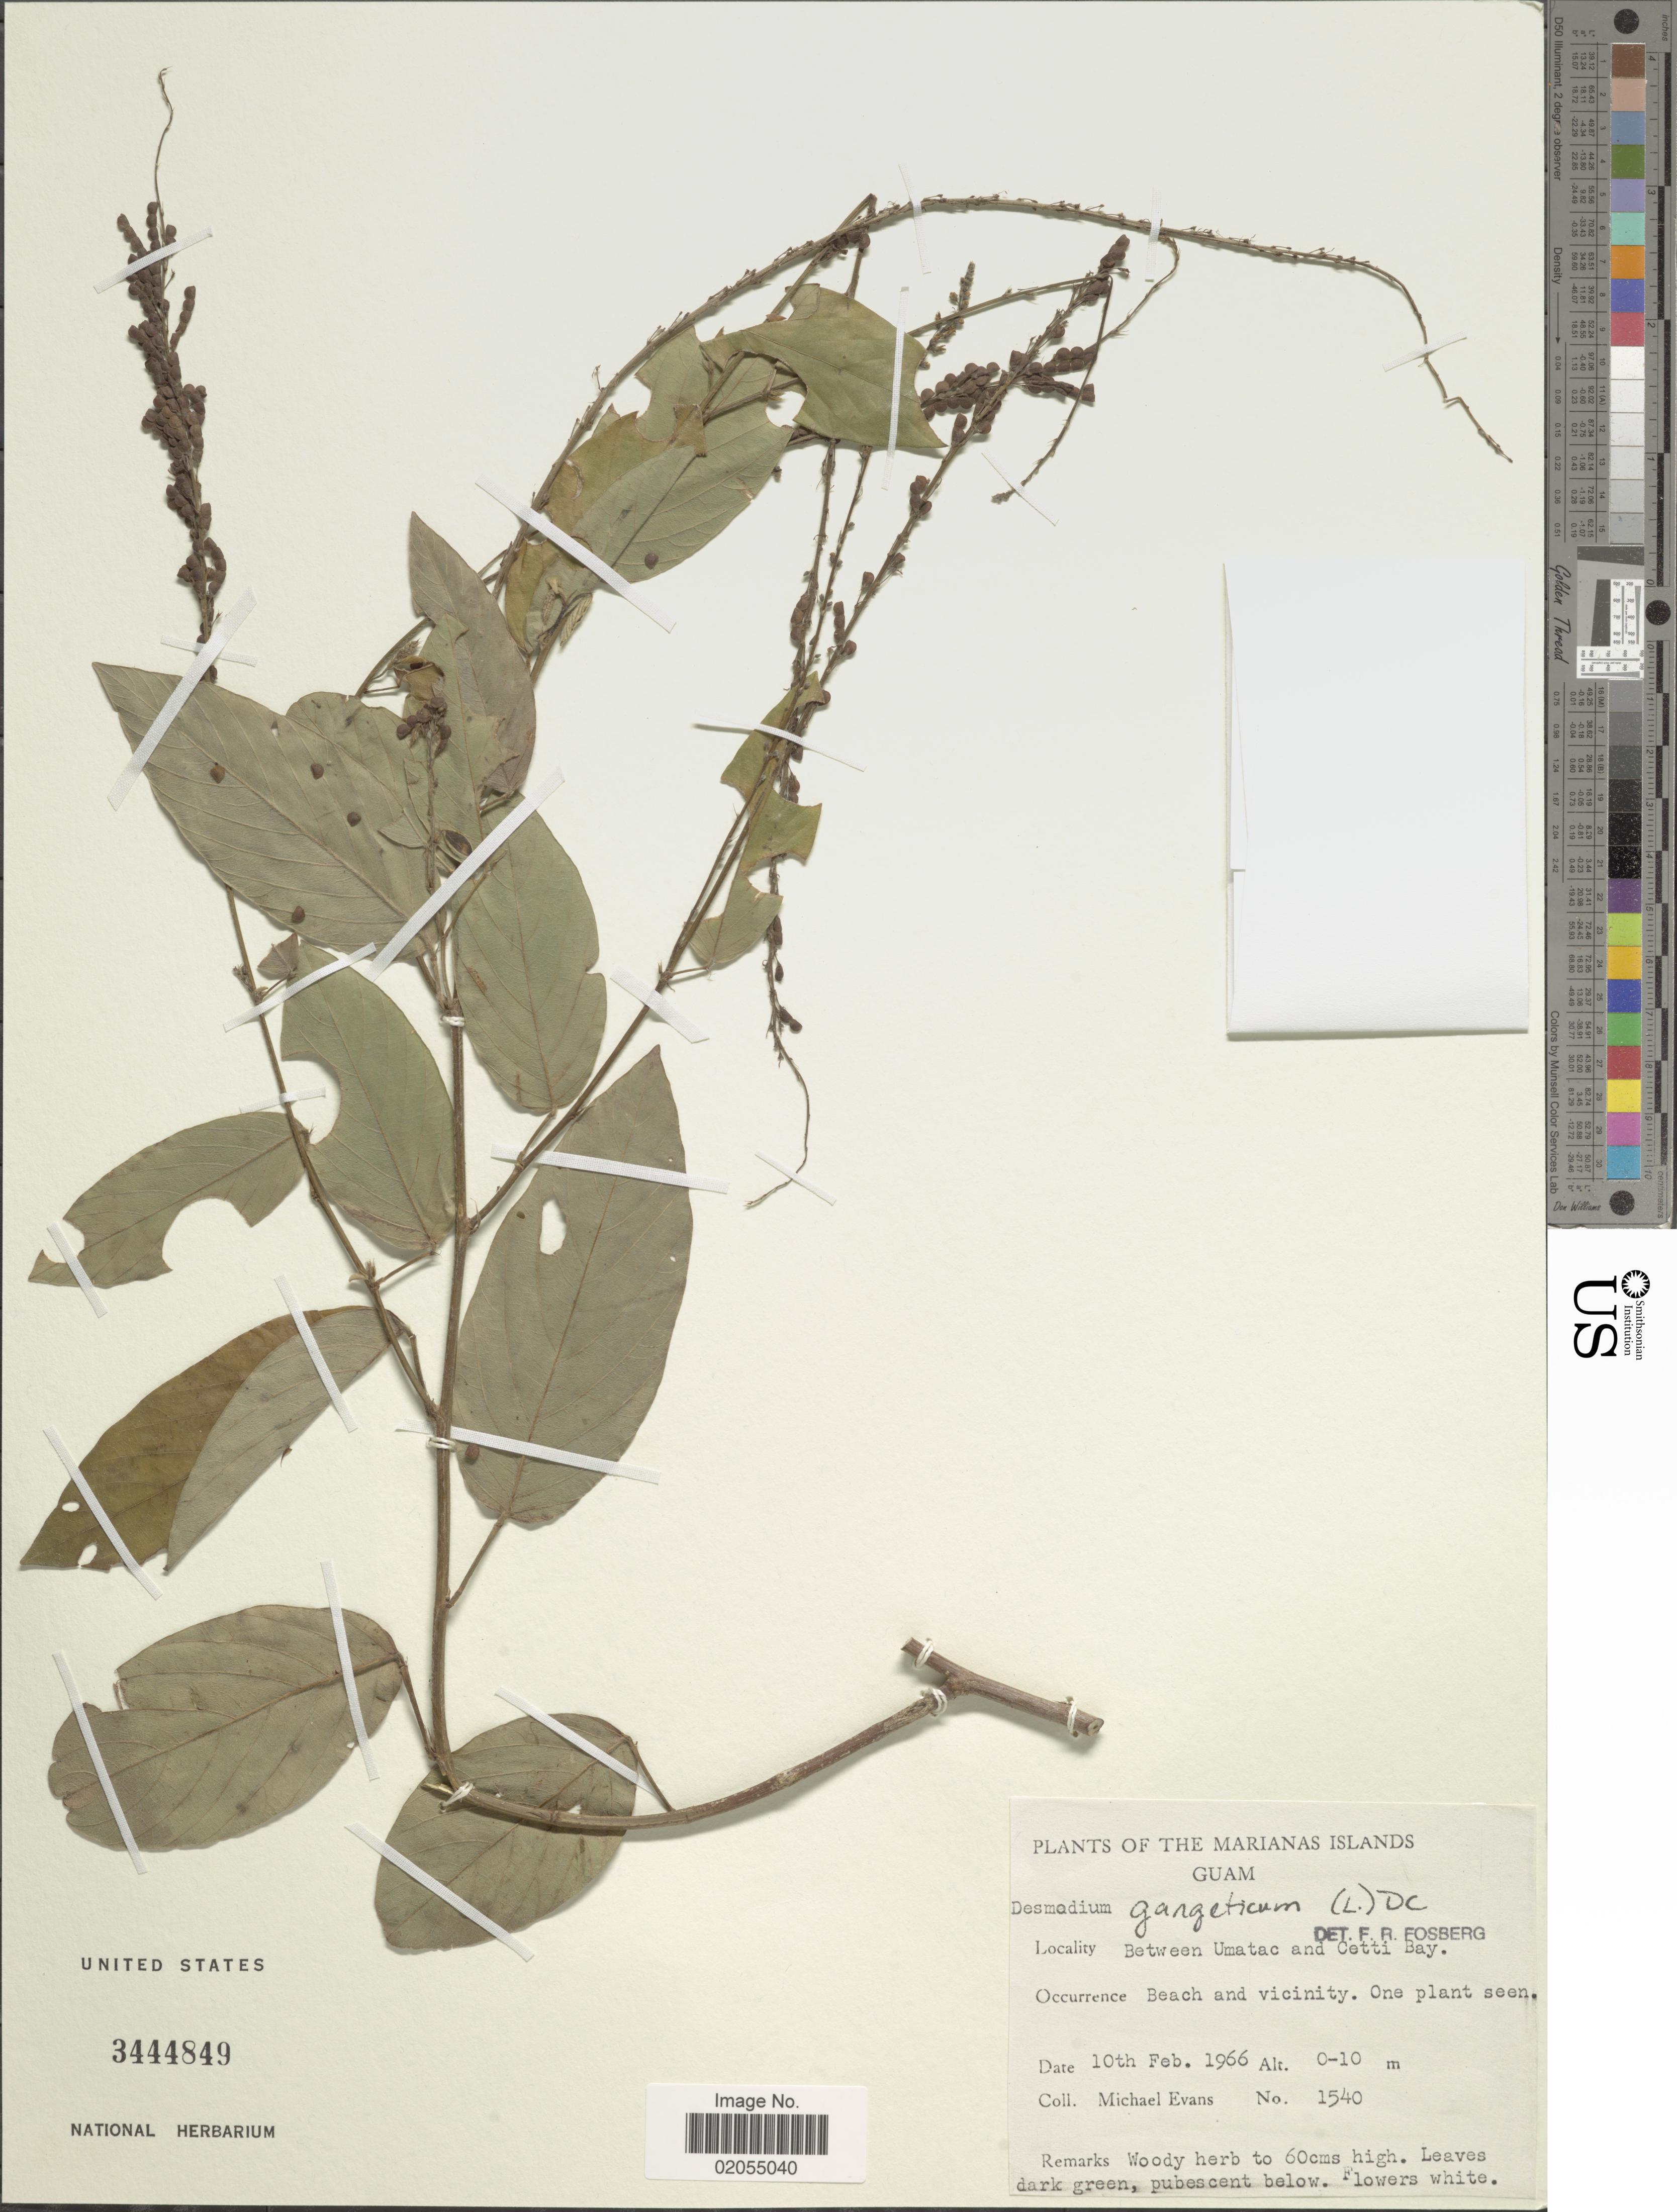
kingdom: Plantae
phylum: Tracheophyta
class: Magnoliopsida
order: Fabales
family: Fabaceae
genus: Pleurolobus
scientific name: Pleurolobus gangeticus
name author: (L.) J. St.-Hil. ex H. Ohashi & K. Ohashi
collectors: M. Evans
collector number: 1540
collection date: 1966-02-10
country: Guam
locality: Marianas Islands. Guam. Between Umatac and Cetti Bay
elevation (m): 0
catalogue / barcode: US 3444849